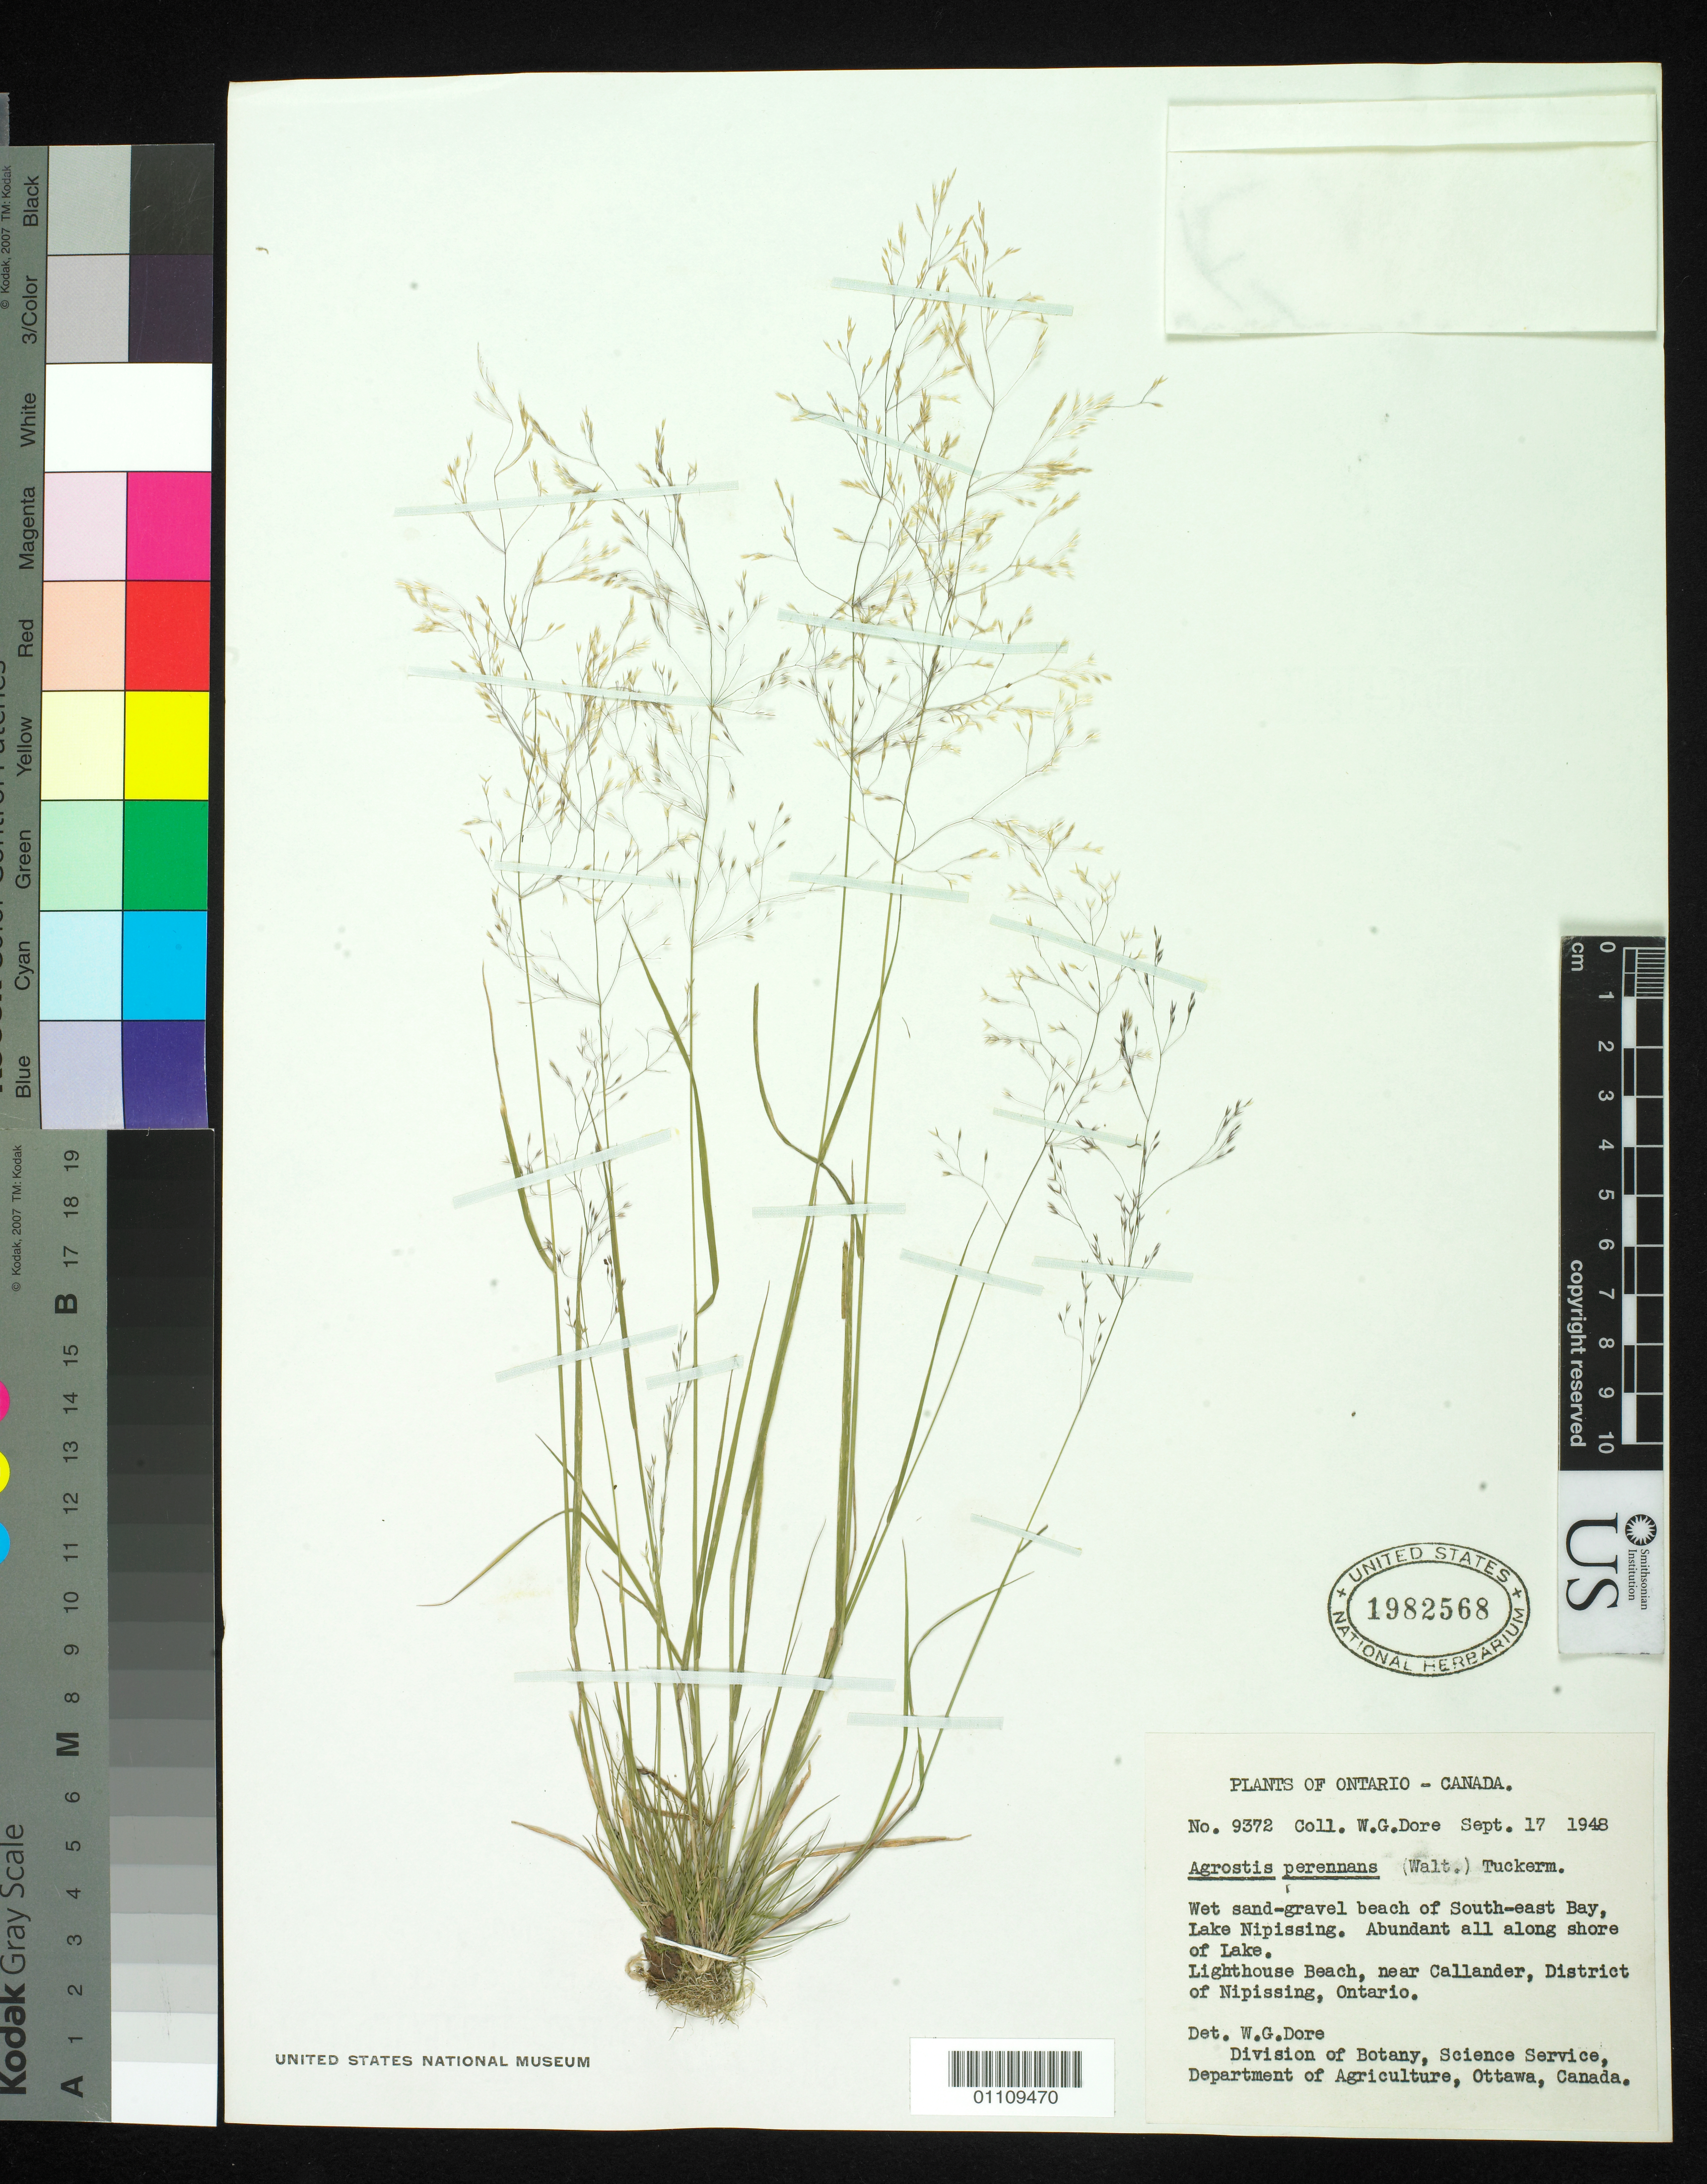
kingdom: Plantae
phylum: Tracheophyta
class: Liliopsida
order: Poales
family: Poaceae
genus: Agrostis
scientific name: Agrostis pallens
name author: Trin.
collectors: W. Dore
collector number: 9372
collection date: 1948-09-17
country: Canada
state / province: Ontario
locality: Lighthouse Beach, hear Callander, District of Nipissing.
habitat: Wet sand-gravel beach.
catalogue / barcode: US 1982568